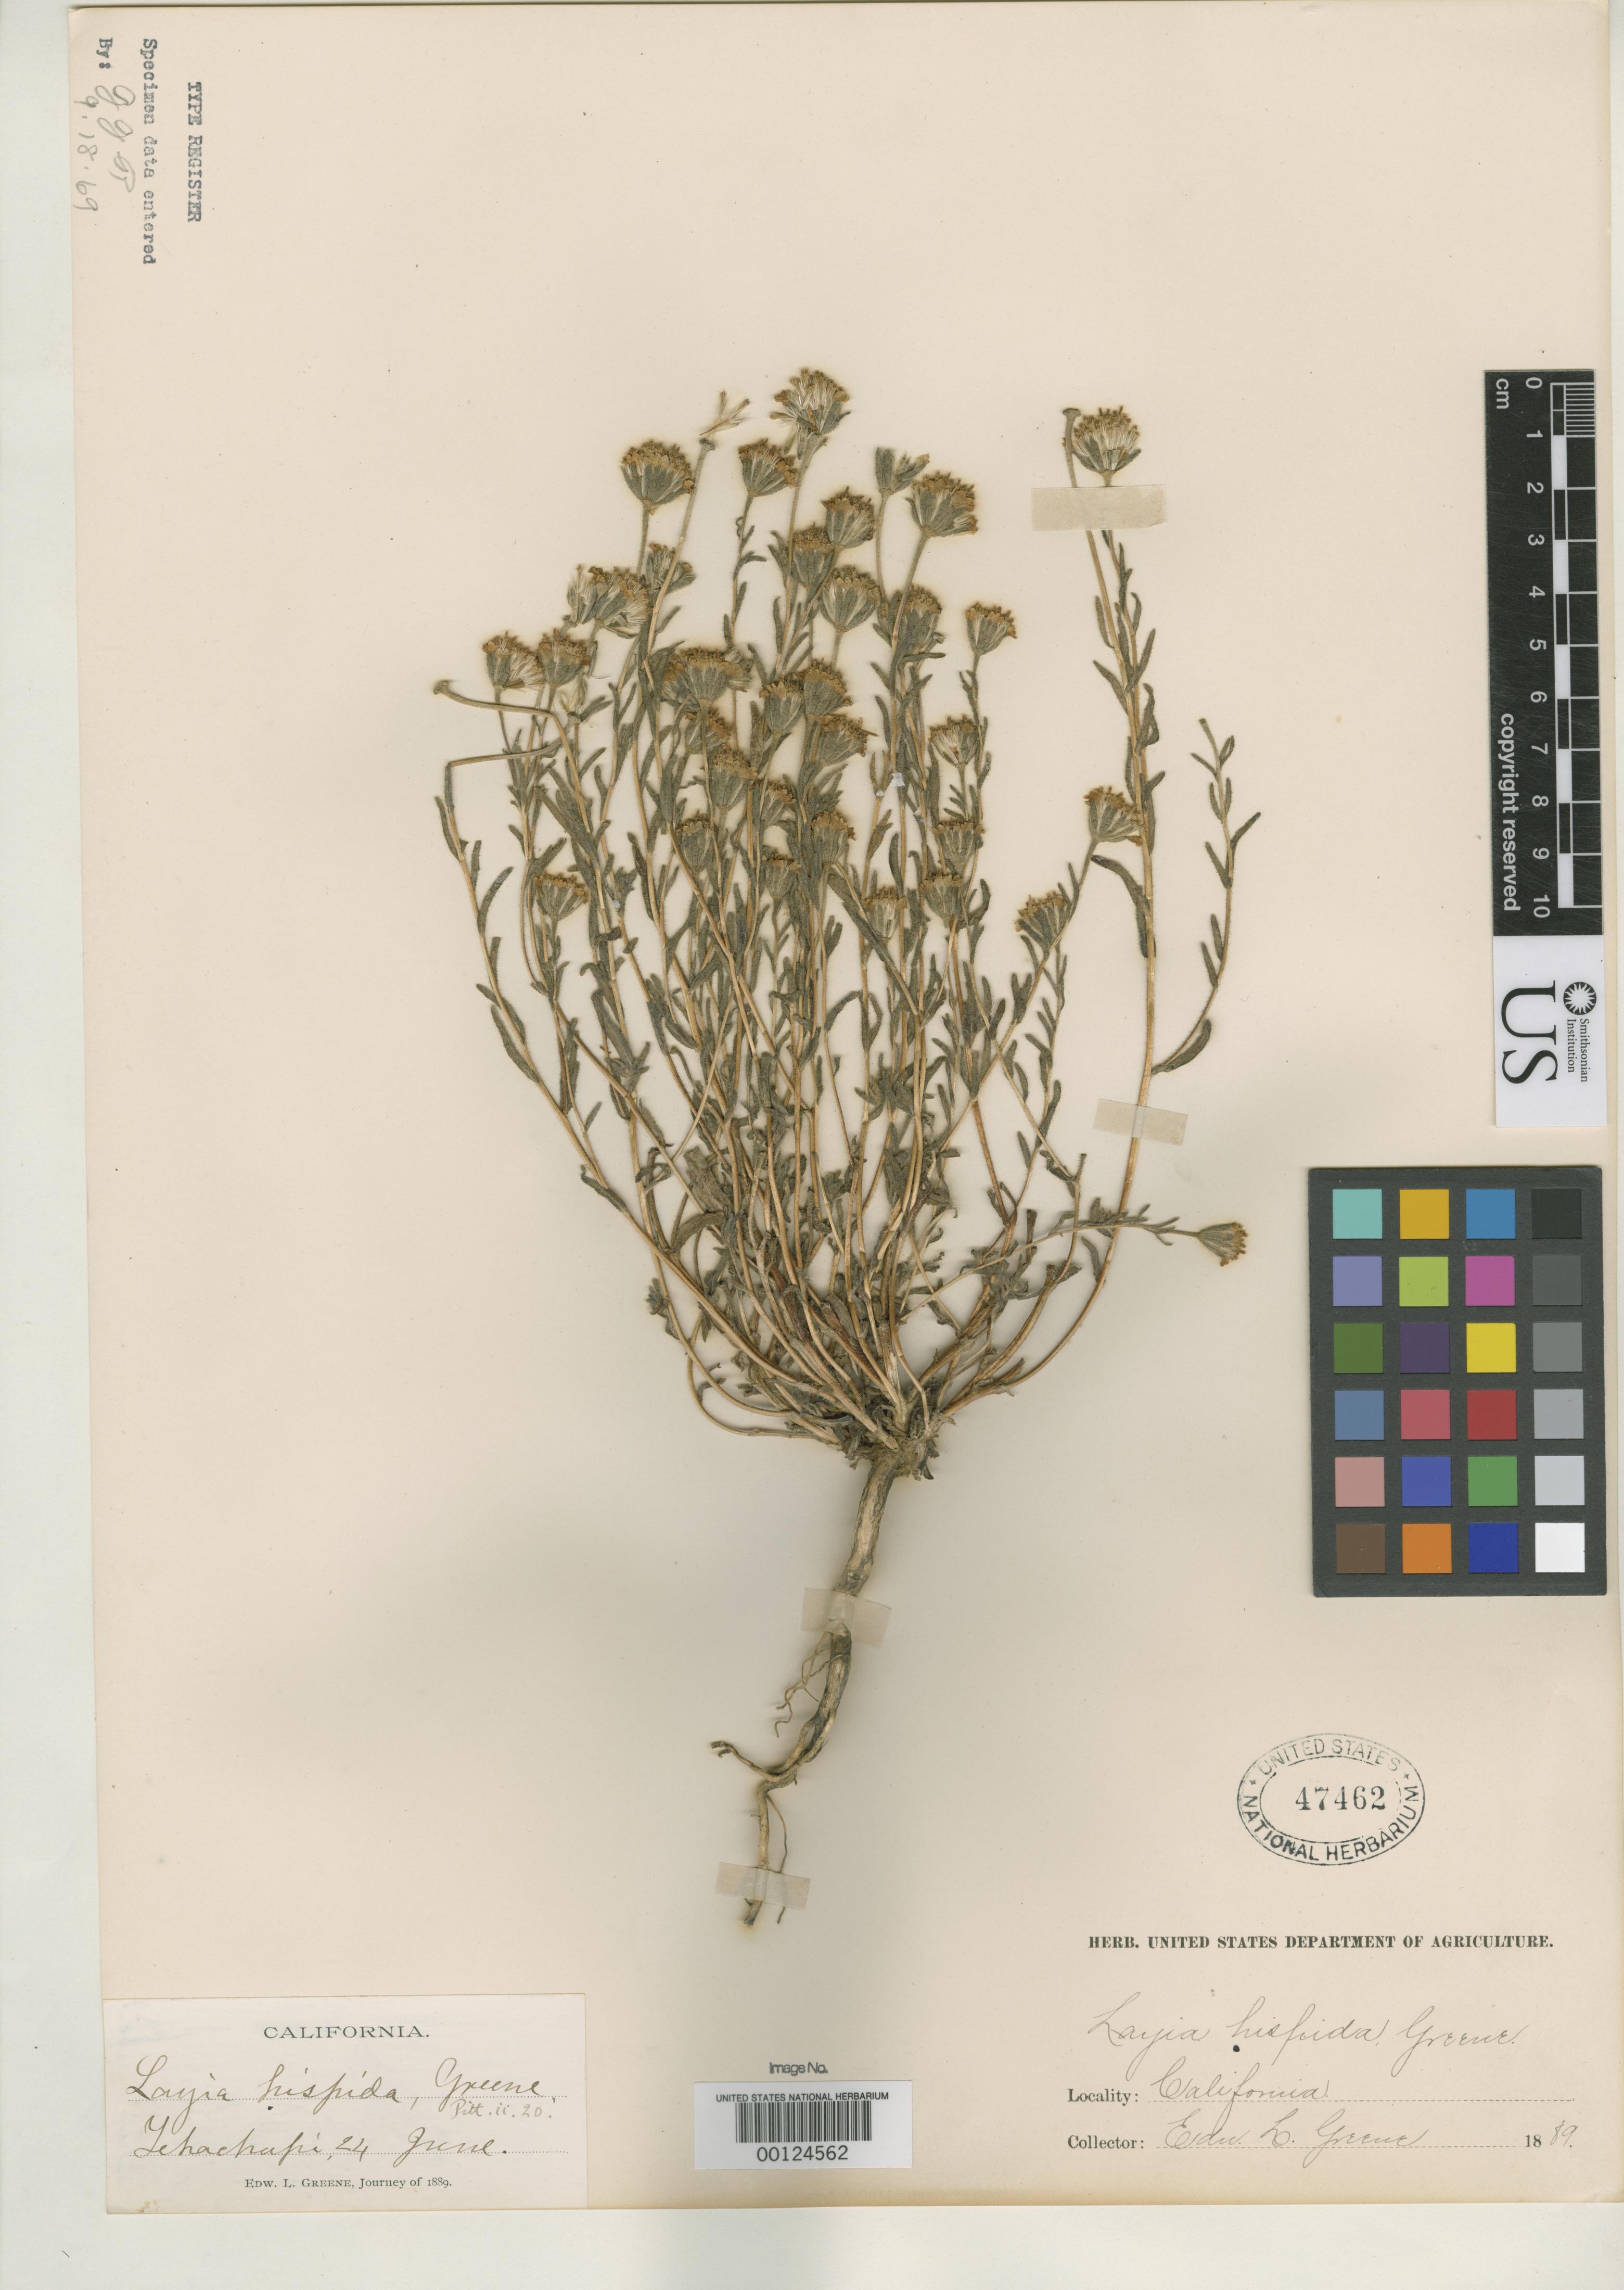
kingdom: Plantae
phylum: Tracheophyta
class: Magnoliopsida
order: Asterales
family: Asteraceae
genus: Layia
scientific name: Layia hispida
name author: Greene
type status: Isotype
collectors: E. L. Greene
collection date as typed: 24 Jun 1889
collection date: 1889-06-24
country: United States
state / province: California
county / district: Kern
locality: Tehachapi.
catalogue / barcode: US 47462